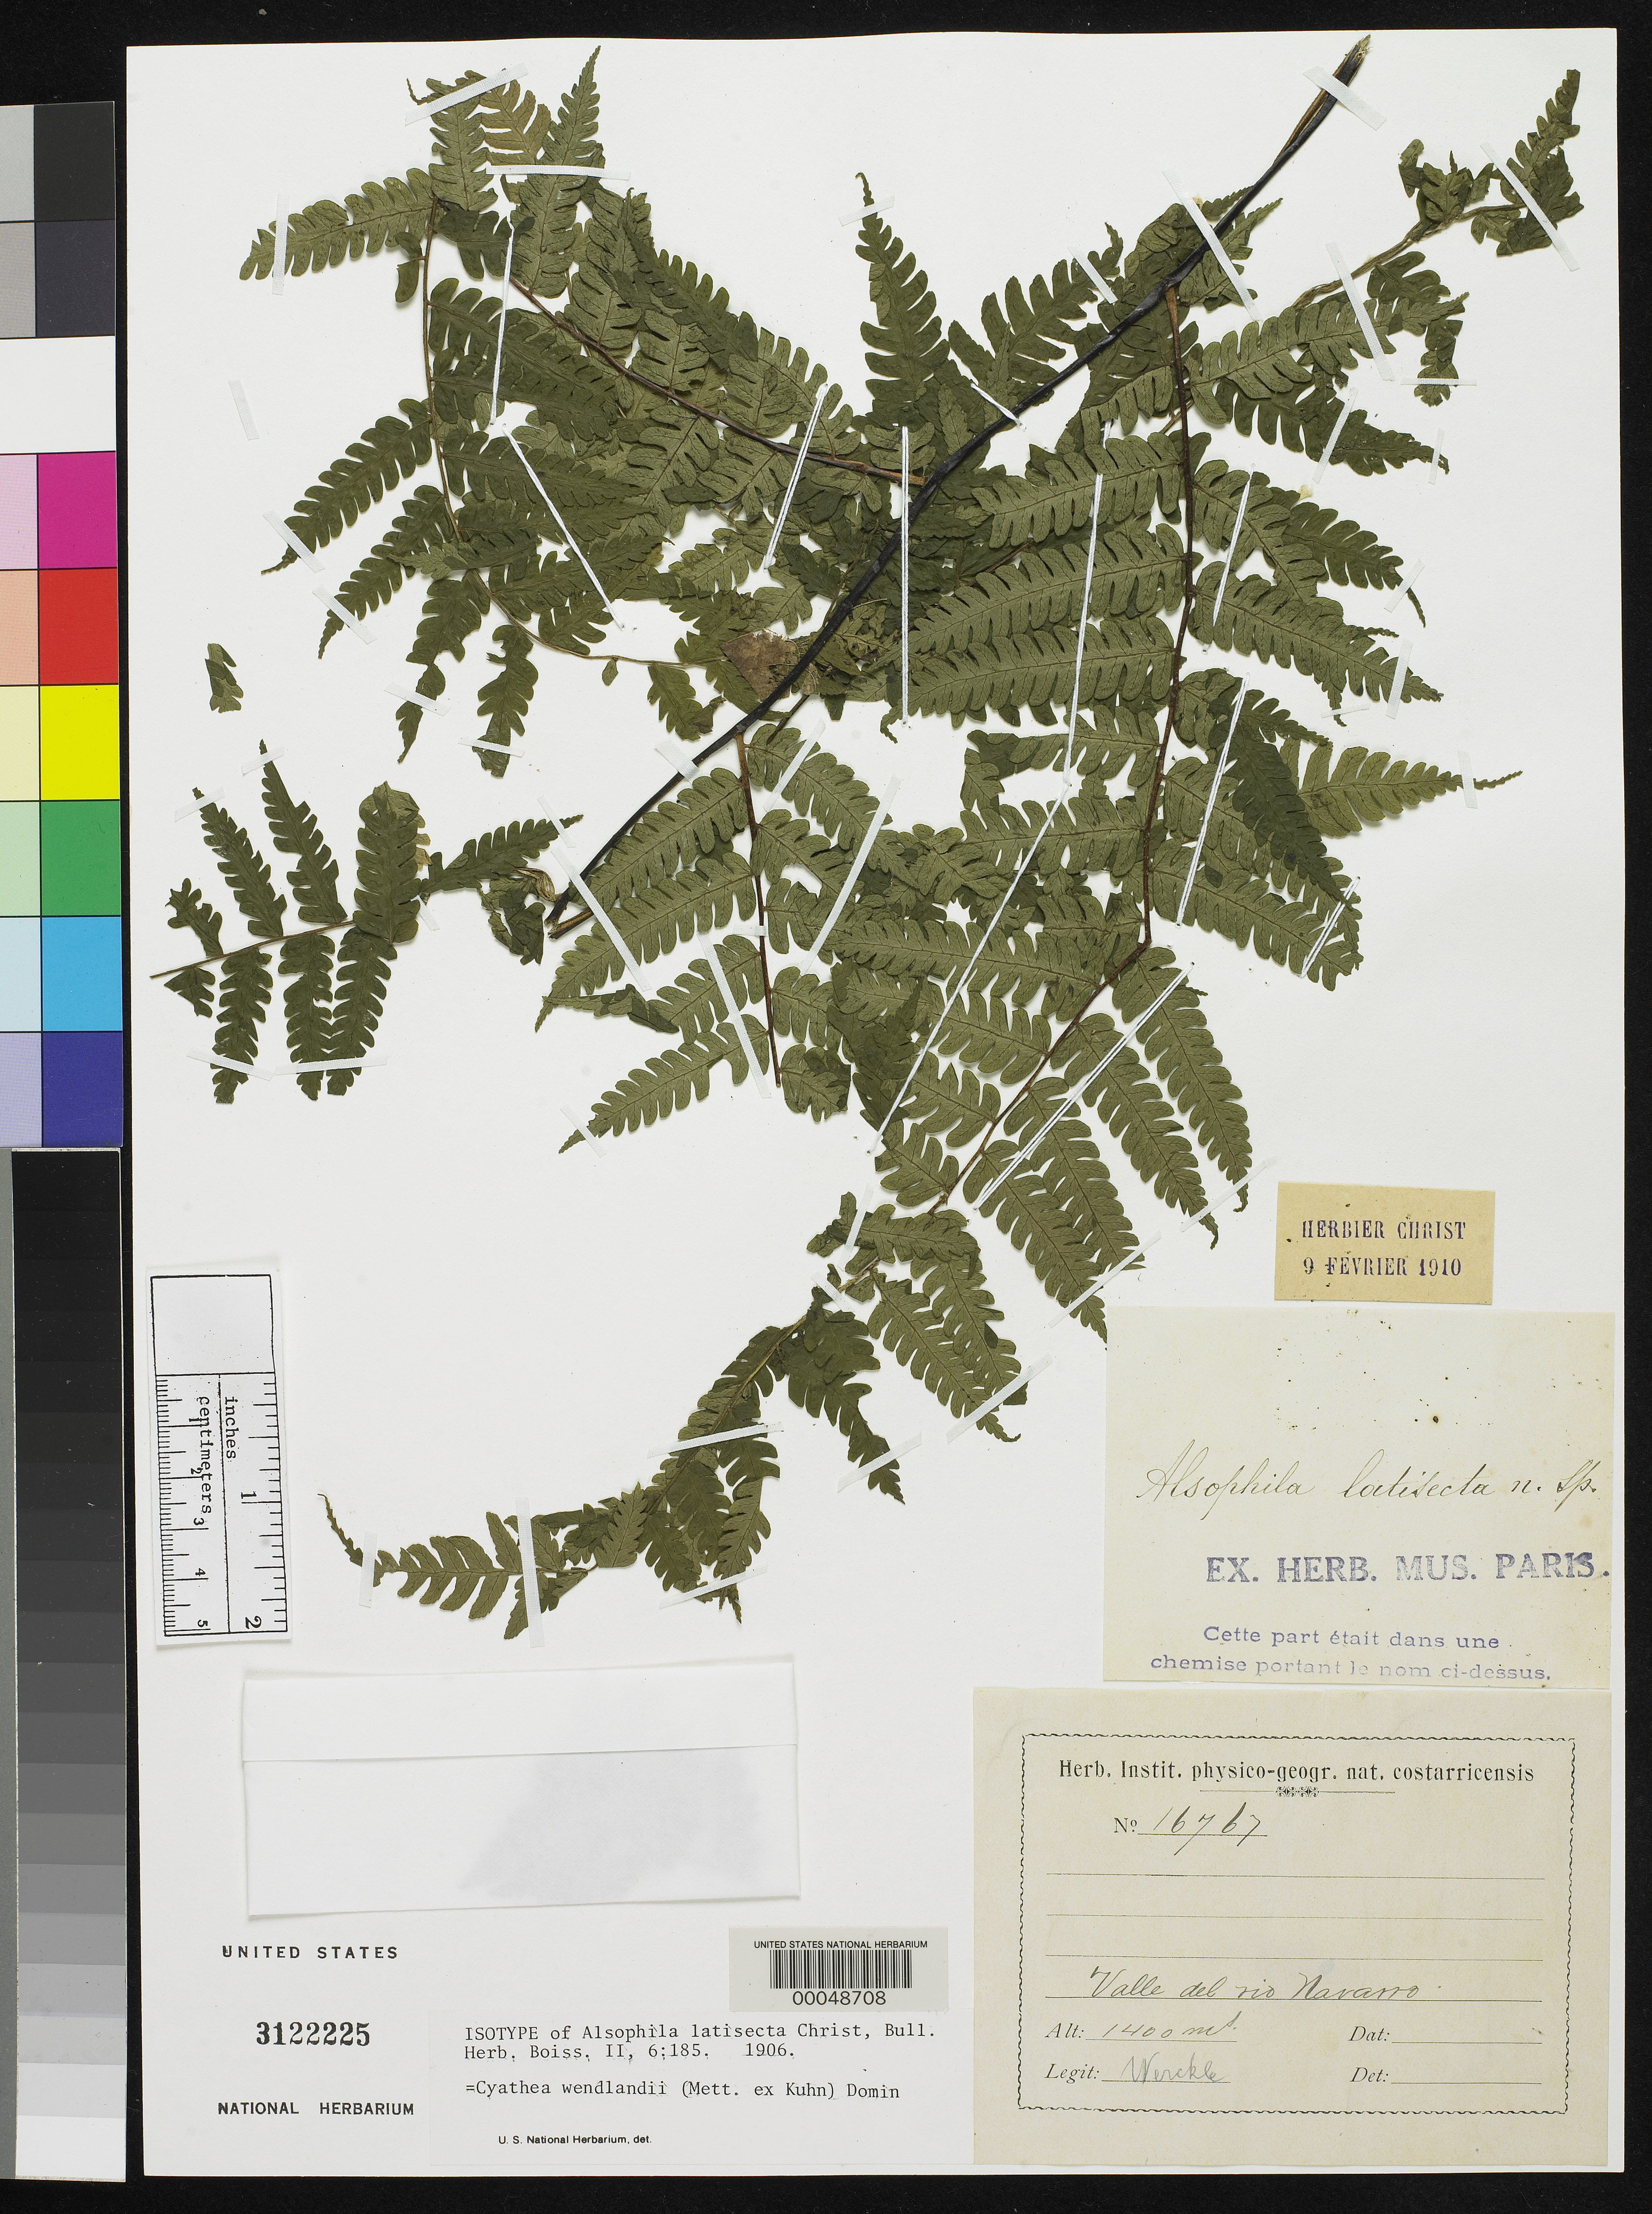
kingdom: Plantae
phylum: Tracheophyta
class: Polypodiopsida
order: Cyatheales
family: Cyatheaceae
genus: Alsophila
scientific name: Alsophila latisecta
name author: Christ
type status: Isotype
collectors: C. C Wercklé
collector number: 16467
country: Costa Rica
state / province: Cartago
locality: Valle del Rio Navarro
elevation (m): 1400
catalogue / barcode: US 3122225